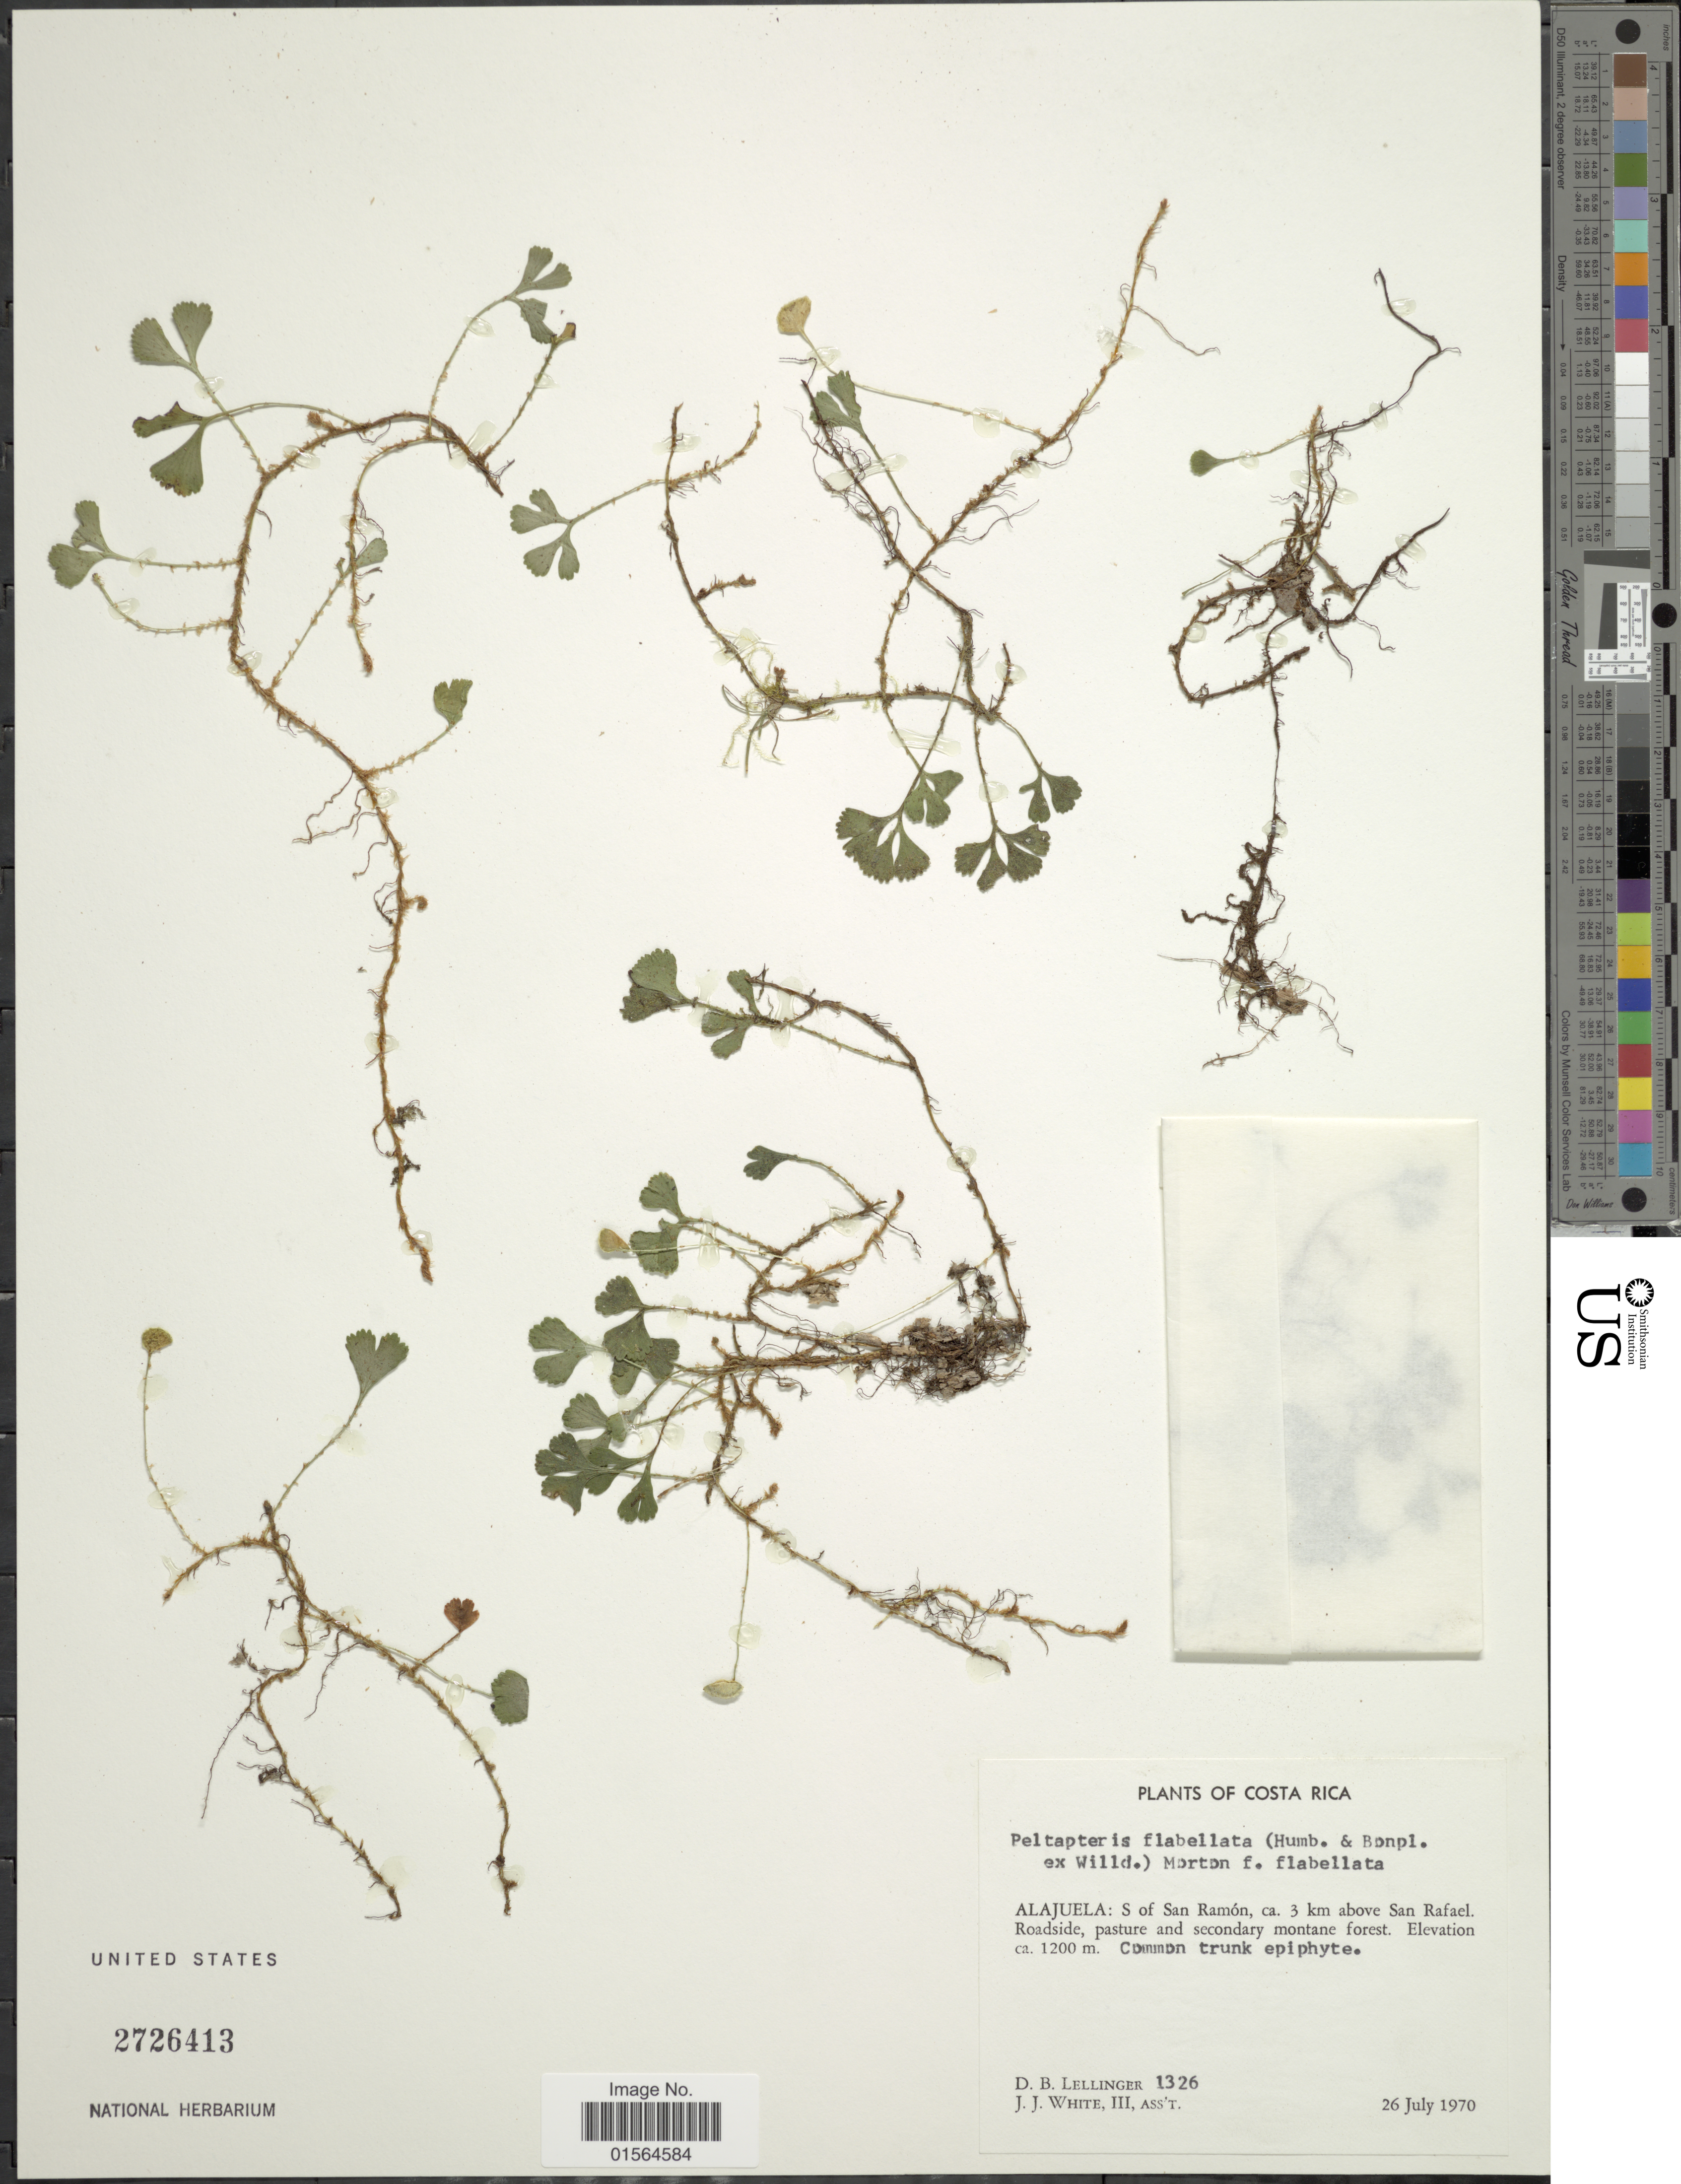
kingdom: Plantae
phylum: Tracheophyta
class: Polypodiopsida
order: Polypodiales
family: Dryopteridaceae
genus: Elaphoglossum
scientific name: Elaphoglossum peltatum f. flabellatum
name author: (Humb. & Bonpl. ex Willd.) Mickel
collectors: D. B. Lellinger & J. J. White III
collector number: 1326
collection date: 1970-07-26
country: Costa Rica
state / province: Alajuela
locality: S of San Ramon, ca. 3 km above San Rafael. Roadside, pasture and secondary montane forest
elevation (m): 1200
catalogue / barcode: US 2726413